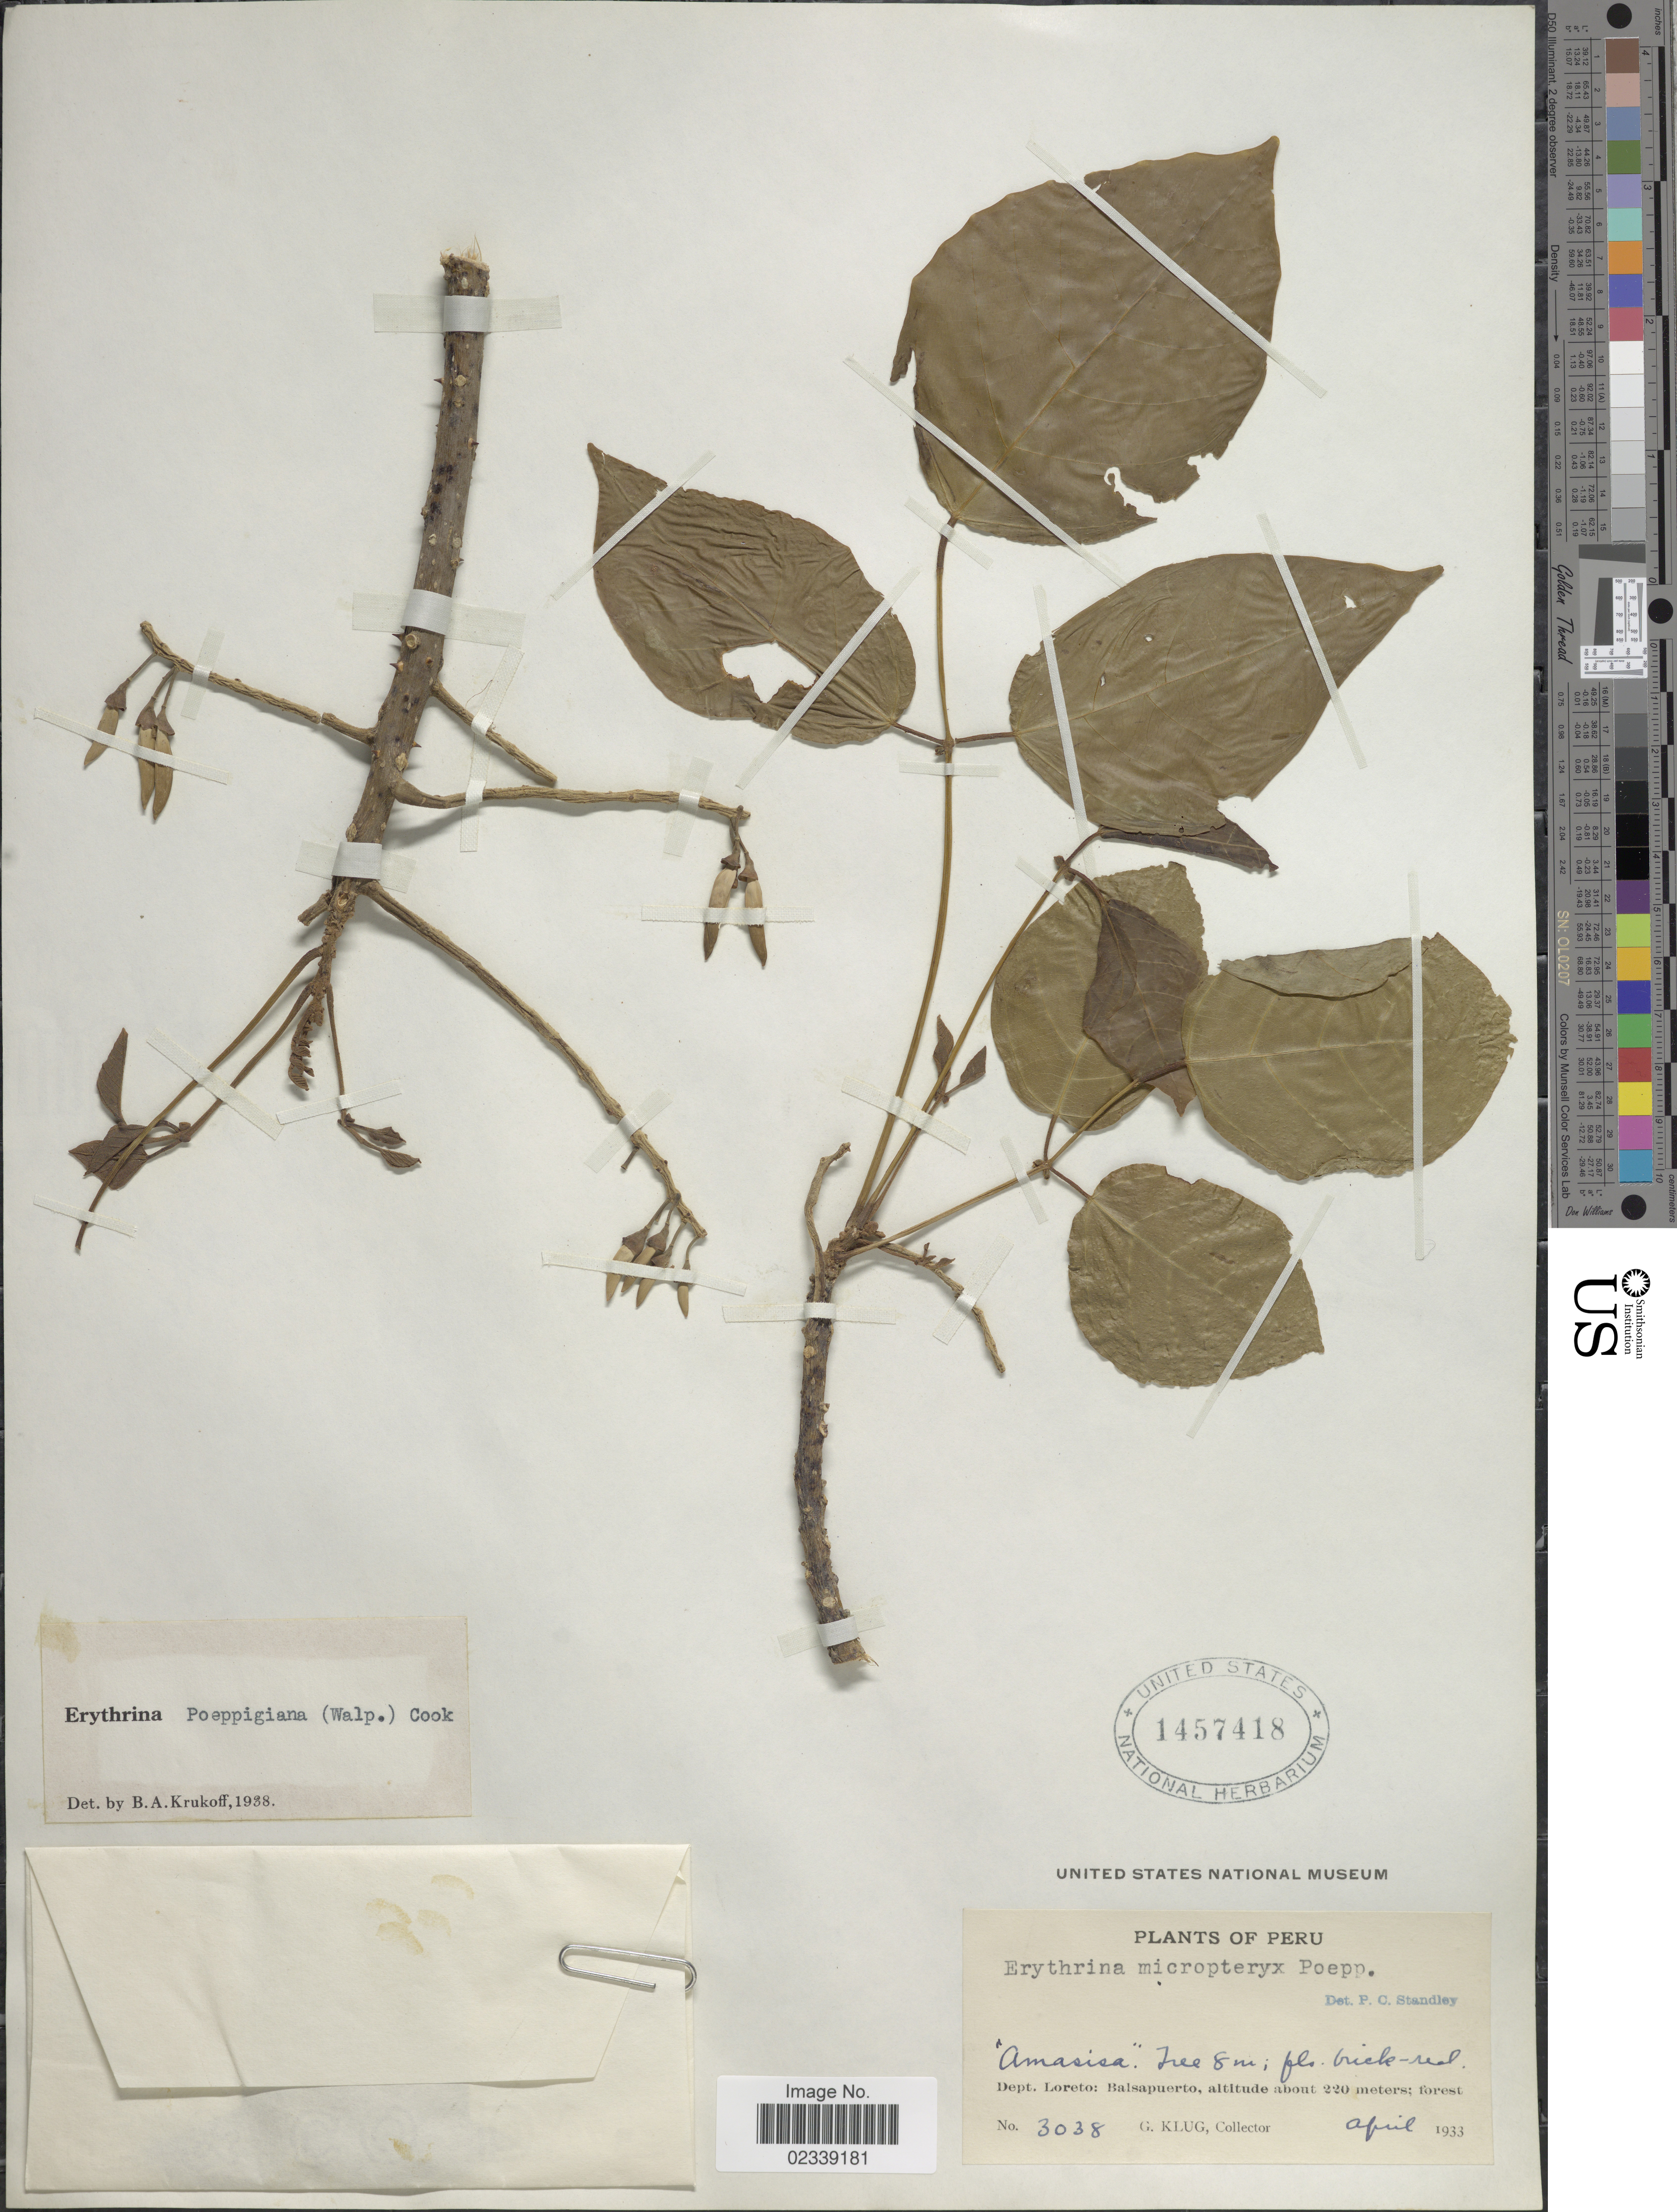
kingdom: Plantae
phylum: Tracheophyta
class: Magnoliopsida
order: Fabales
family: Fabaceae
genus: Erythrina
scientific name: Erythrina poeppigiana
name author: (Walp.) O.F. Cook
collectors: G. Klug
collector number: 3038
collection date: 1933-04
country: Peru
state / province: Loreto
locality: Baisapuerto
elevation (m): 220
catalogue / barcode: US 1457418